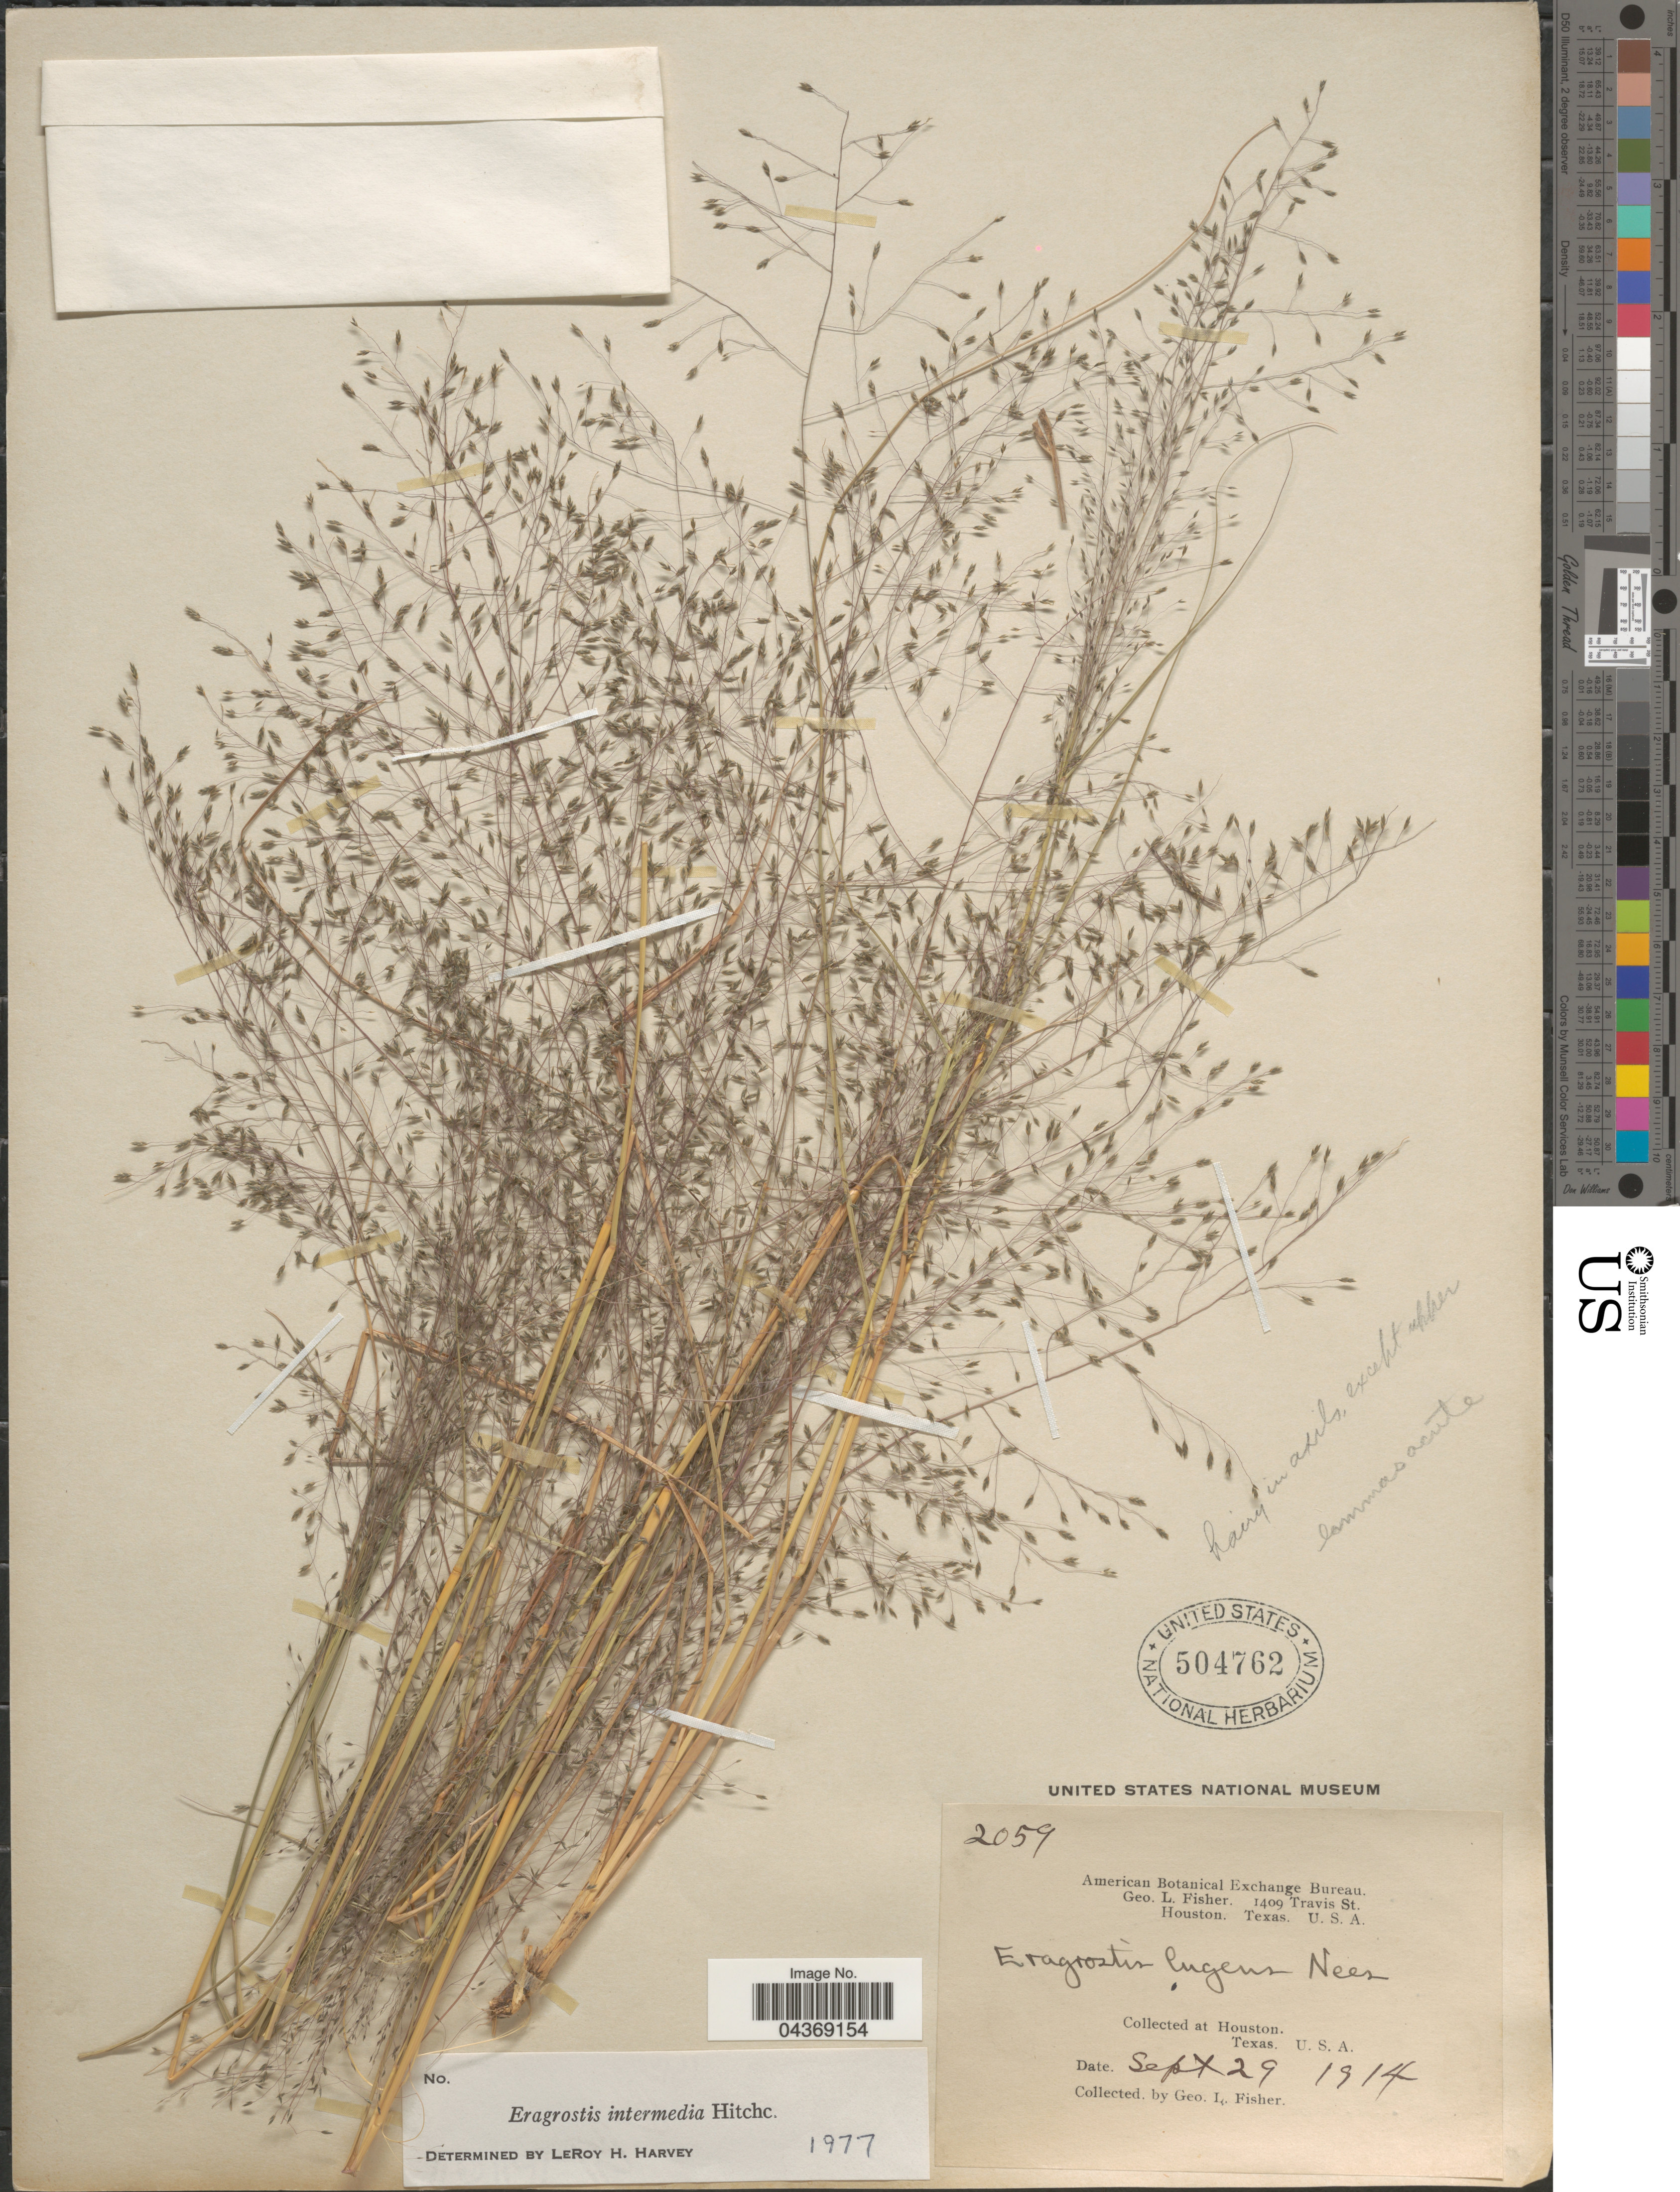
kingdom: Plantae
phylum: Tracheophyta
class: Liliopsida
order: Poales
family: Poaceae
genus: Eragrostis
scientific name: Eragrostis intermedia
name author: Hitchc.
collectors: G. L. Fisher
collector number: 2059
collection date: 1914-09-29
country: United States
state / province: Texas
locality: At Houston.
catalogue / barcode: US 504762